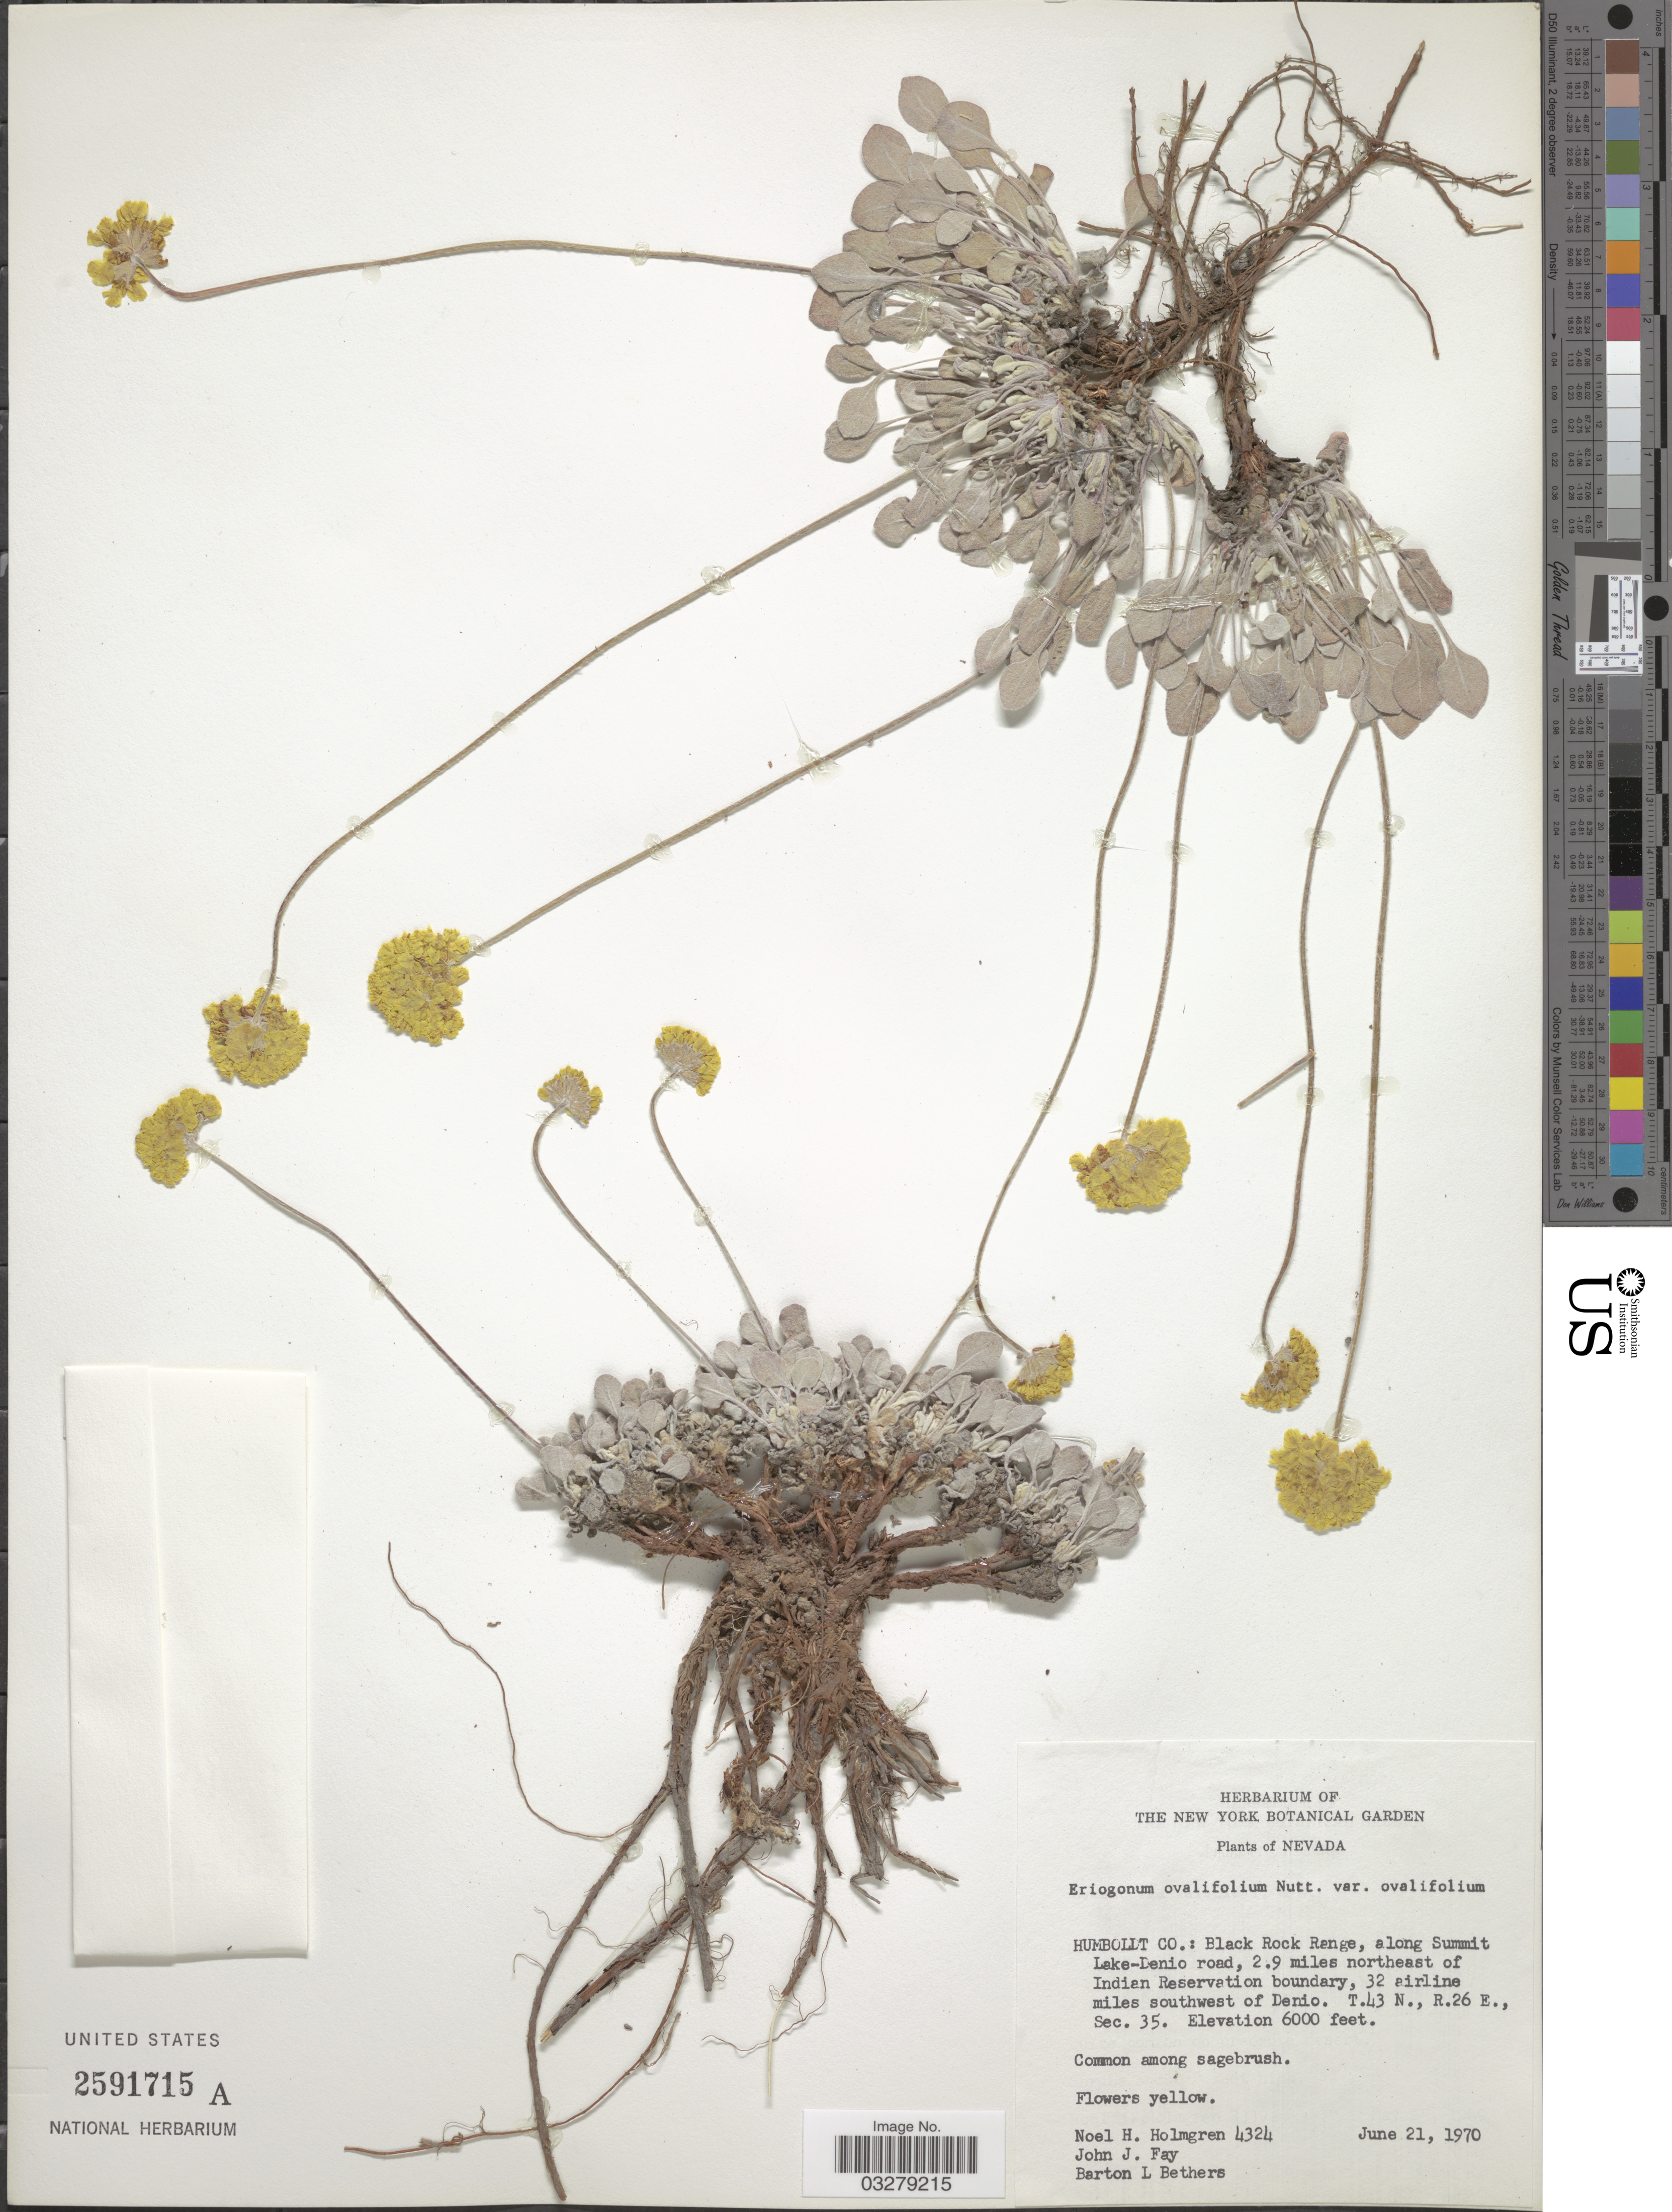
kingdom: Plantae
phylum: Tracheophyta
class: Magnoliopsida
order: Caryophyllales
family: Polygonaceae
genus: Eriogonum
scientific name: Eriogonum ovalifolium var. ovalifolium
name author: Nutt.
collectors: N. H. Holmgren, J. Fay & B. Bethers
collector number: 4324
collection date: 1970-06-21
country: United States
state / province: Nevada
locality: Humboldt Co.: Black Rock Range, along Summit Lake-Lenio road, 2.9 miles northeast of Indian Reservation boundary, 32 airline miles southwest of Denio. T.43 N., R.26 E., Sec. 35.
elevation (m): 1829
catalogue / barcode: US 2591715A